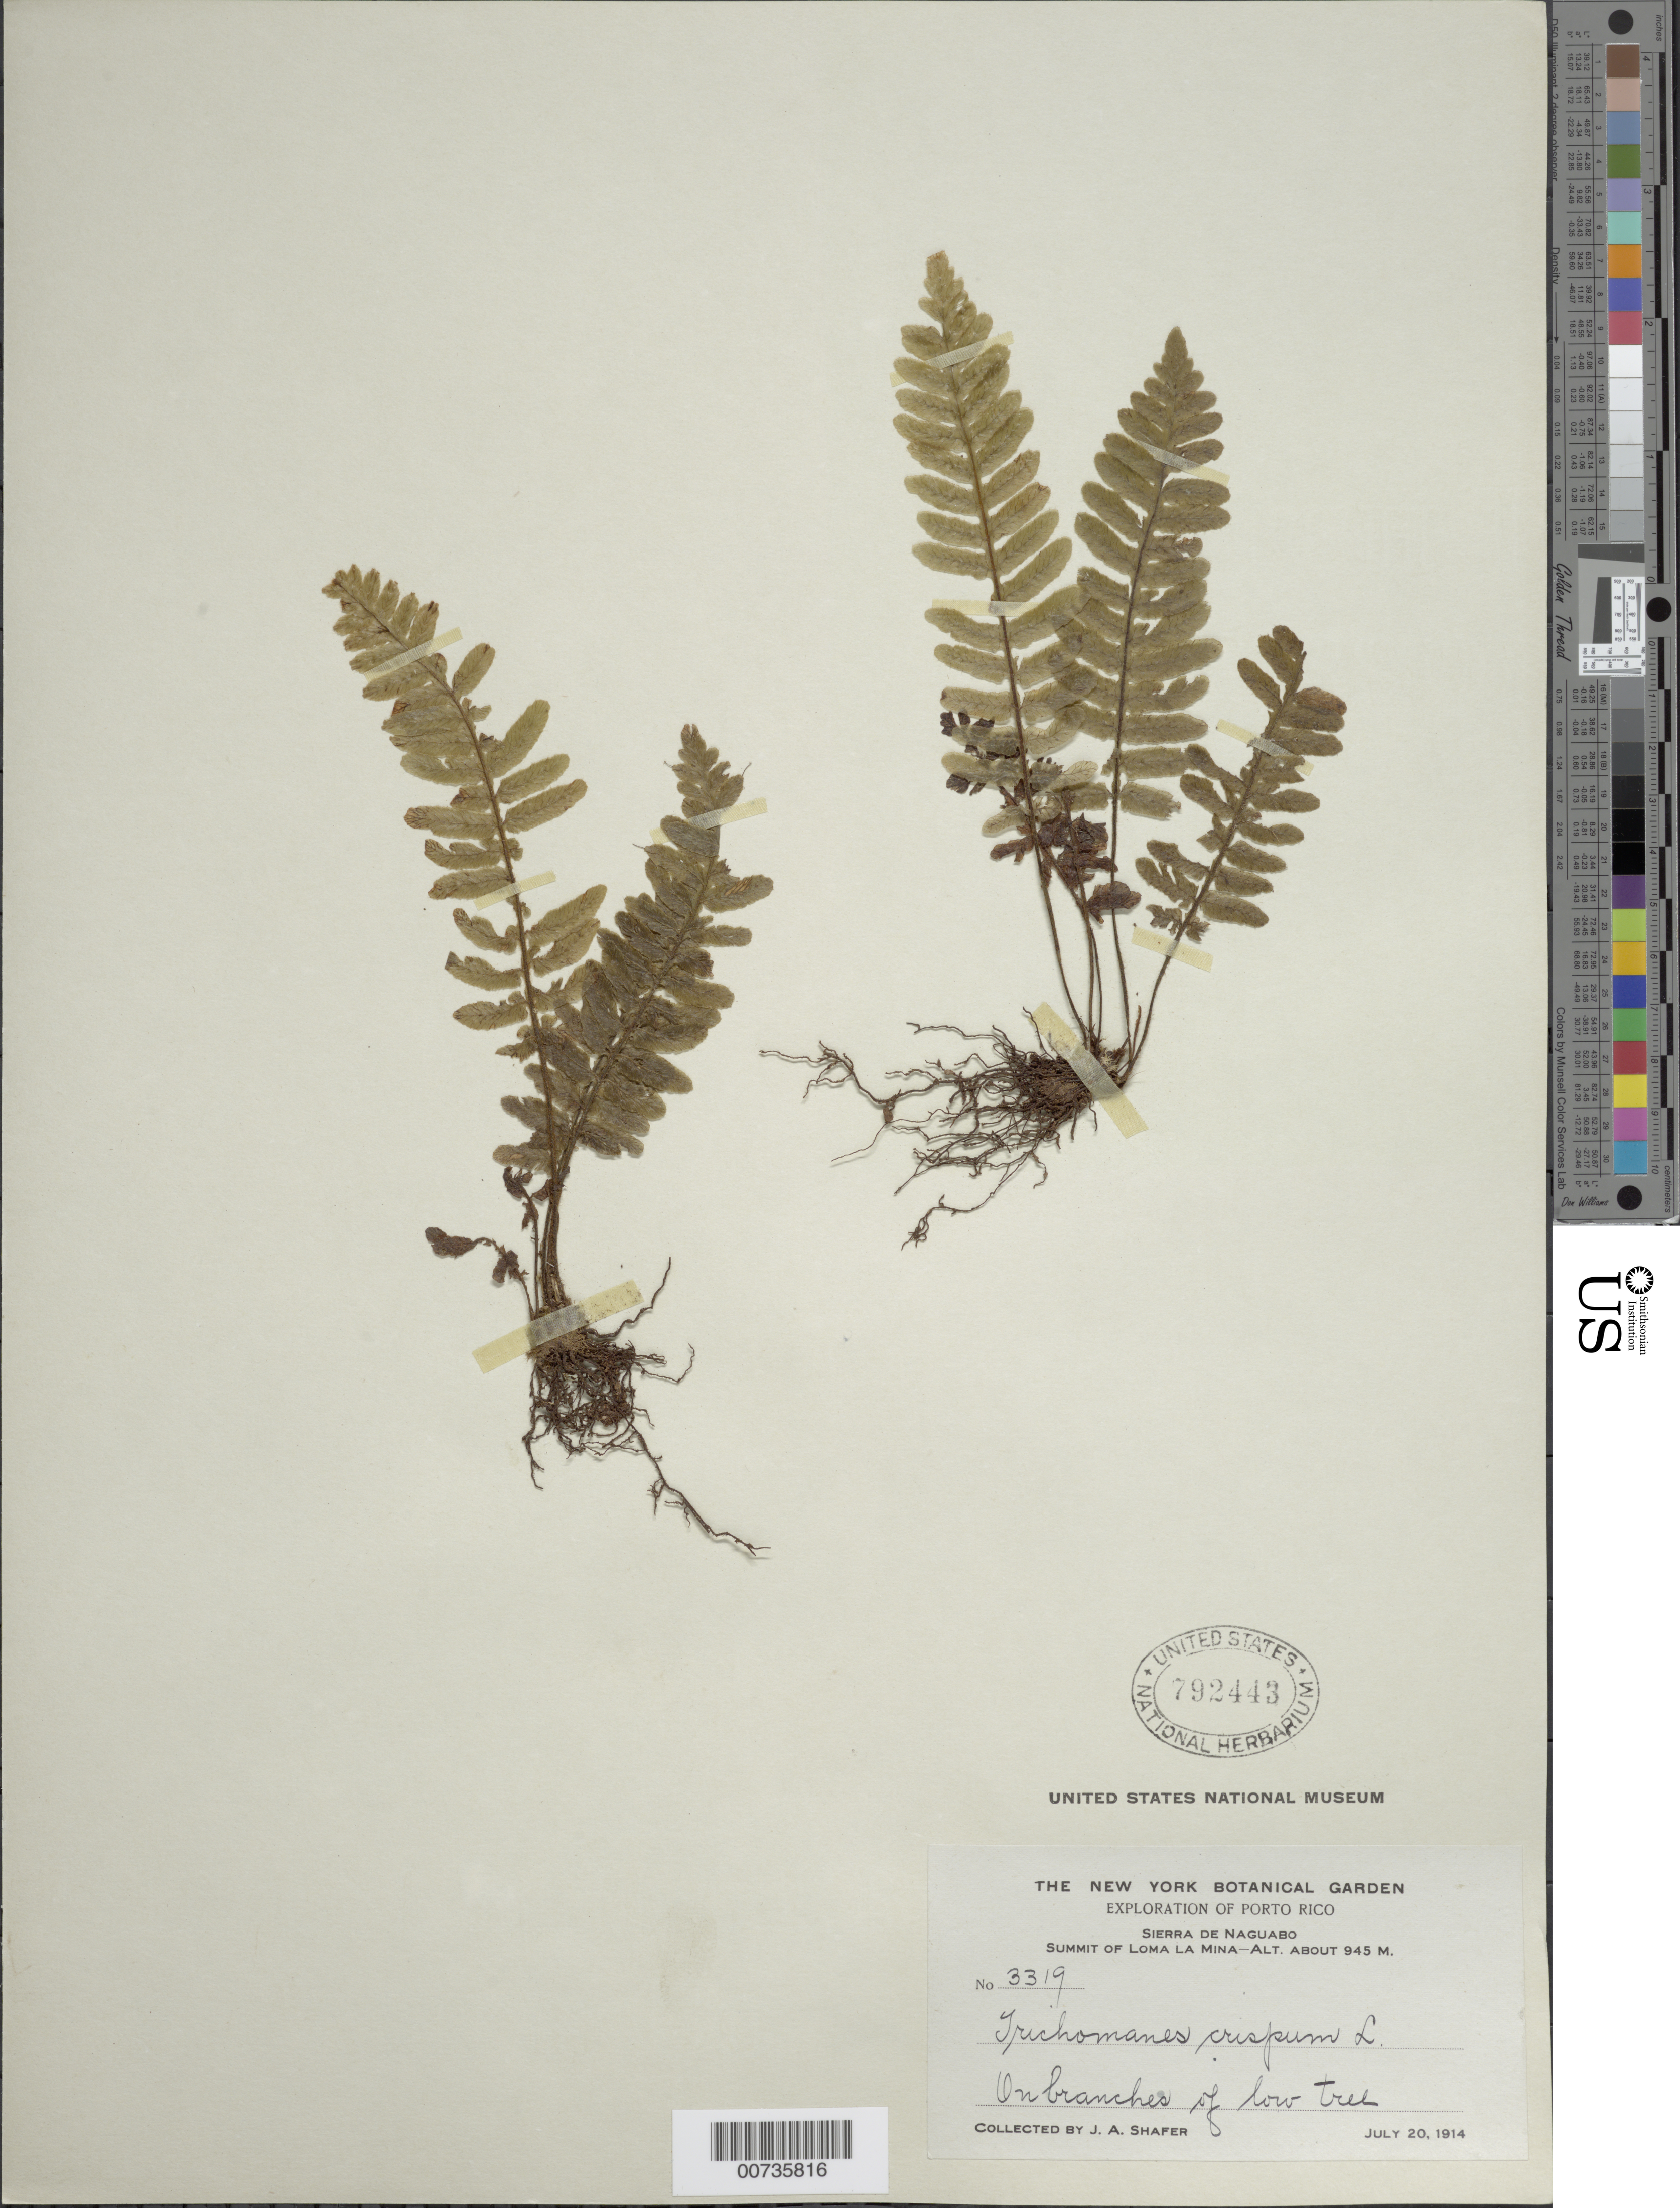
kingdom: Plantae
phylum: Tracheophyta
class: Polypodiopsida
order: Hymenophyllales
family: Hymenophyllaceae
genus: Trichomanes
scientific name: Trichomanes crispum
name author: L.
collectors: J. A. Shafer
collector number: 3319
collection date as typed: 20 Jul 1914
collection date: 1914-07-20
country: Puerto Rico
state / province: Naguabo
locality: Sierra de Naguabo, Summit of Loma la Mina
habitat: On branches of low tree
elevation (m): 945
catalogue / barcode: US 792443